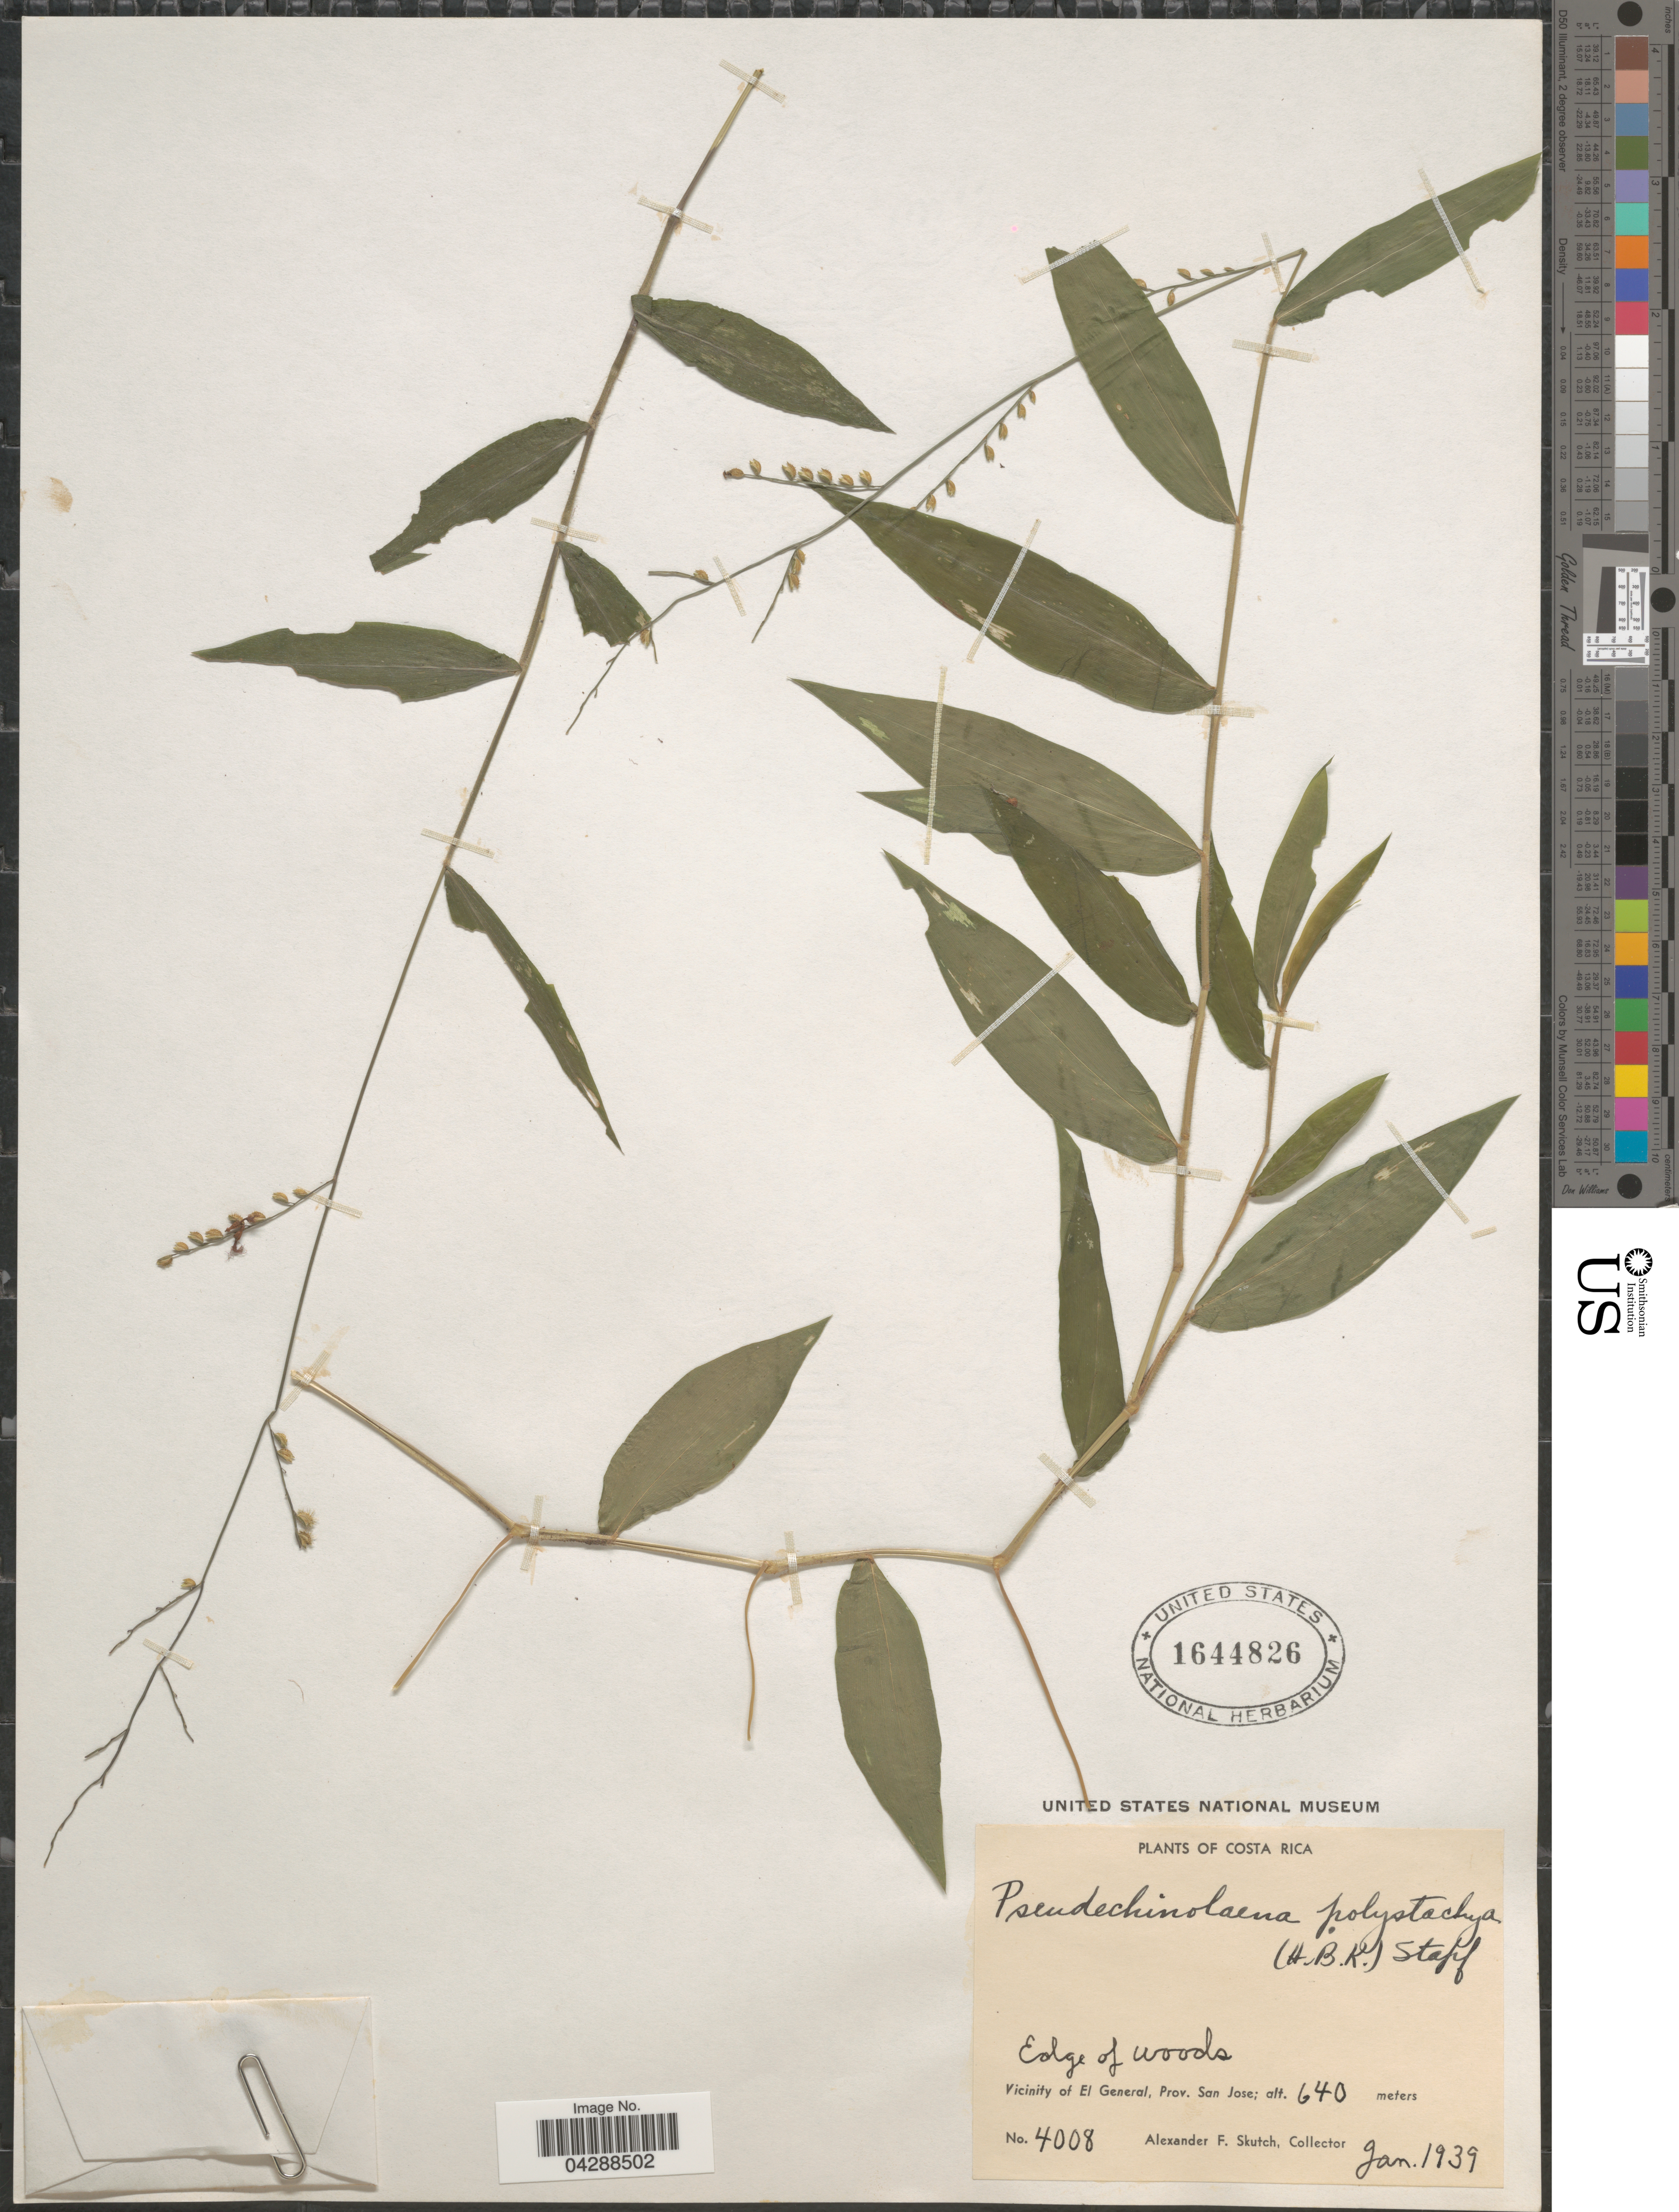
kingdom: Plantae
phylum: Tracheophyta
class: Liliopsida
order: Poales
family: Poaceae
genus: Pseudechinolaena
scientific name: Pseudechinolaena polystachya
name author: (Kunth) Stapf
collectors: A. F. Skutch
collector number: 4008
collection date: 1939-01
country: Costa Rica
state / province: San José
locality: Edge of woods, Vicinity of El General.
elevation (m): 640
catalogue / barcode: US 1644826